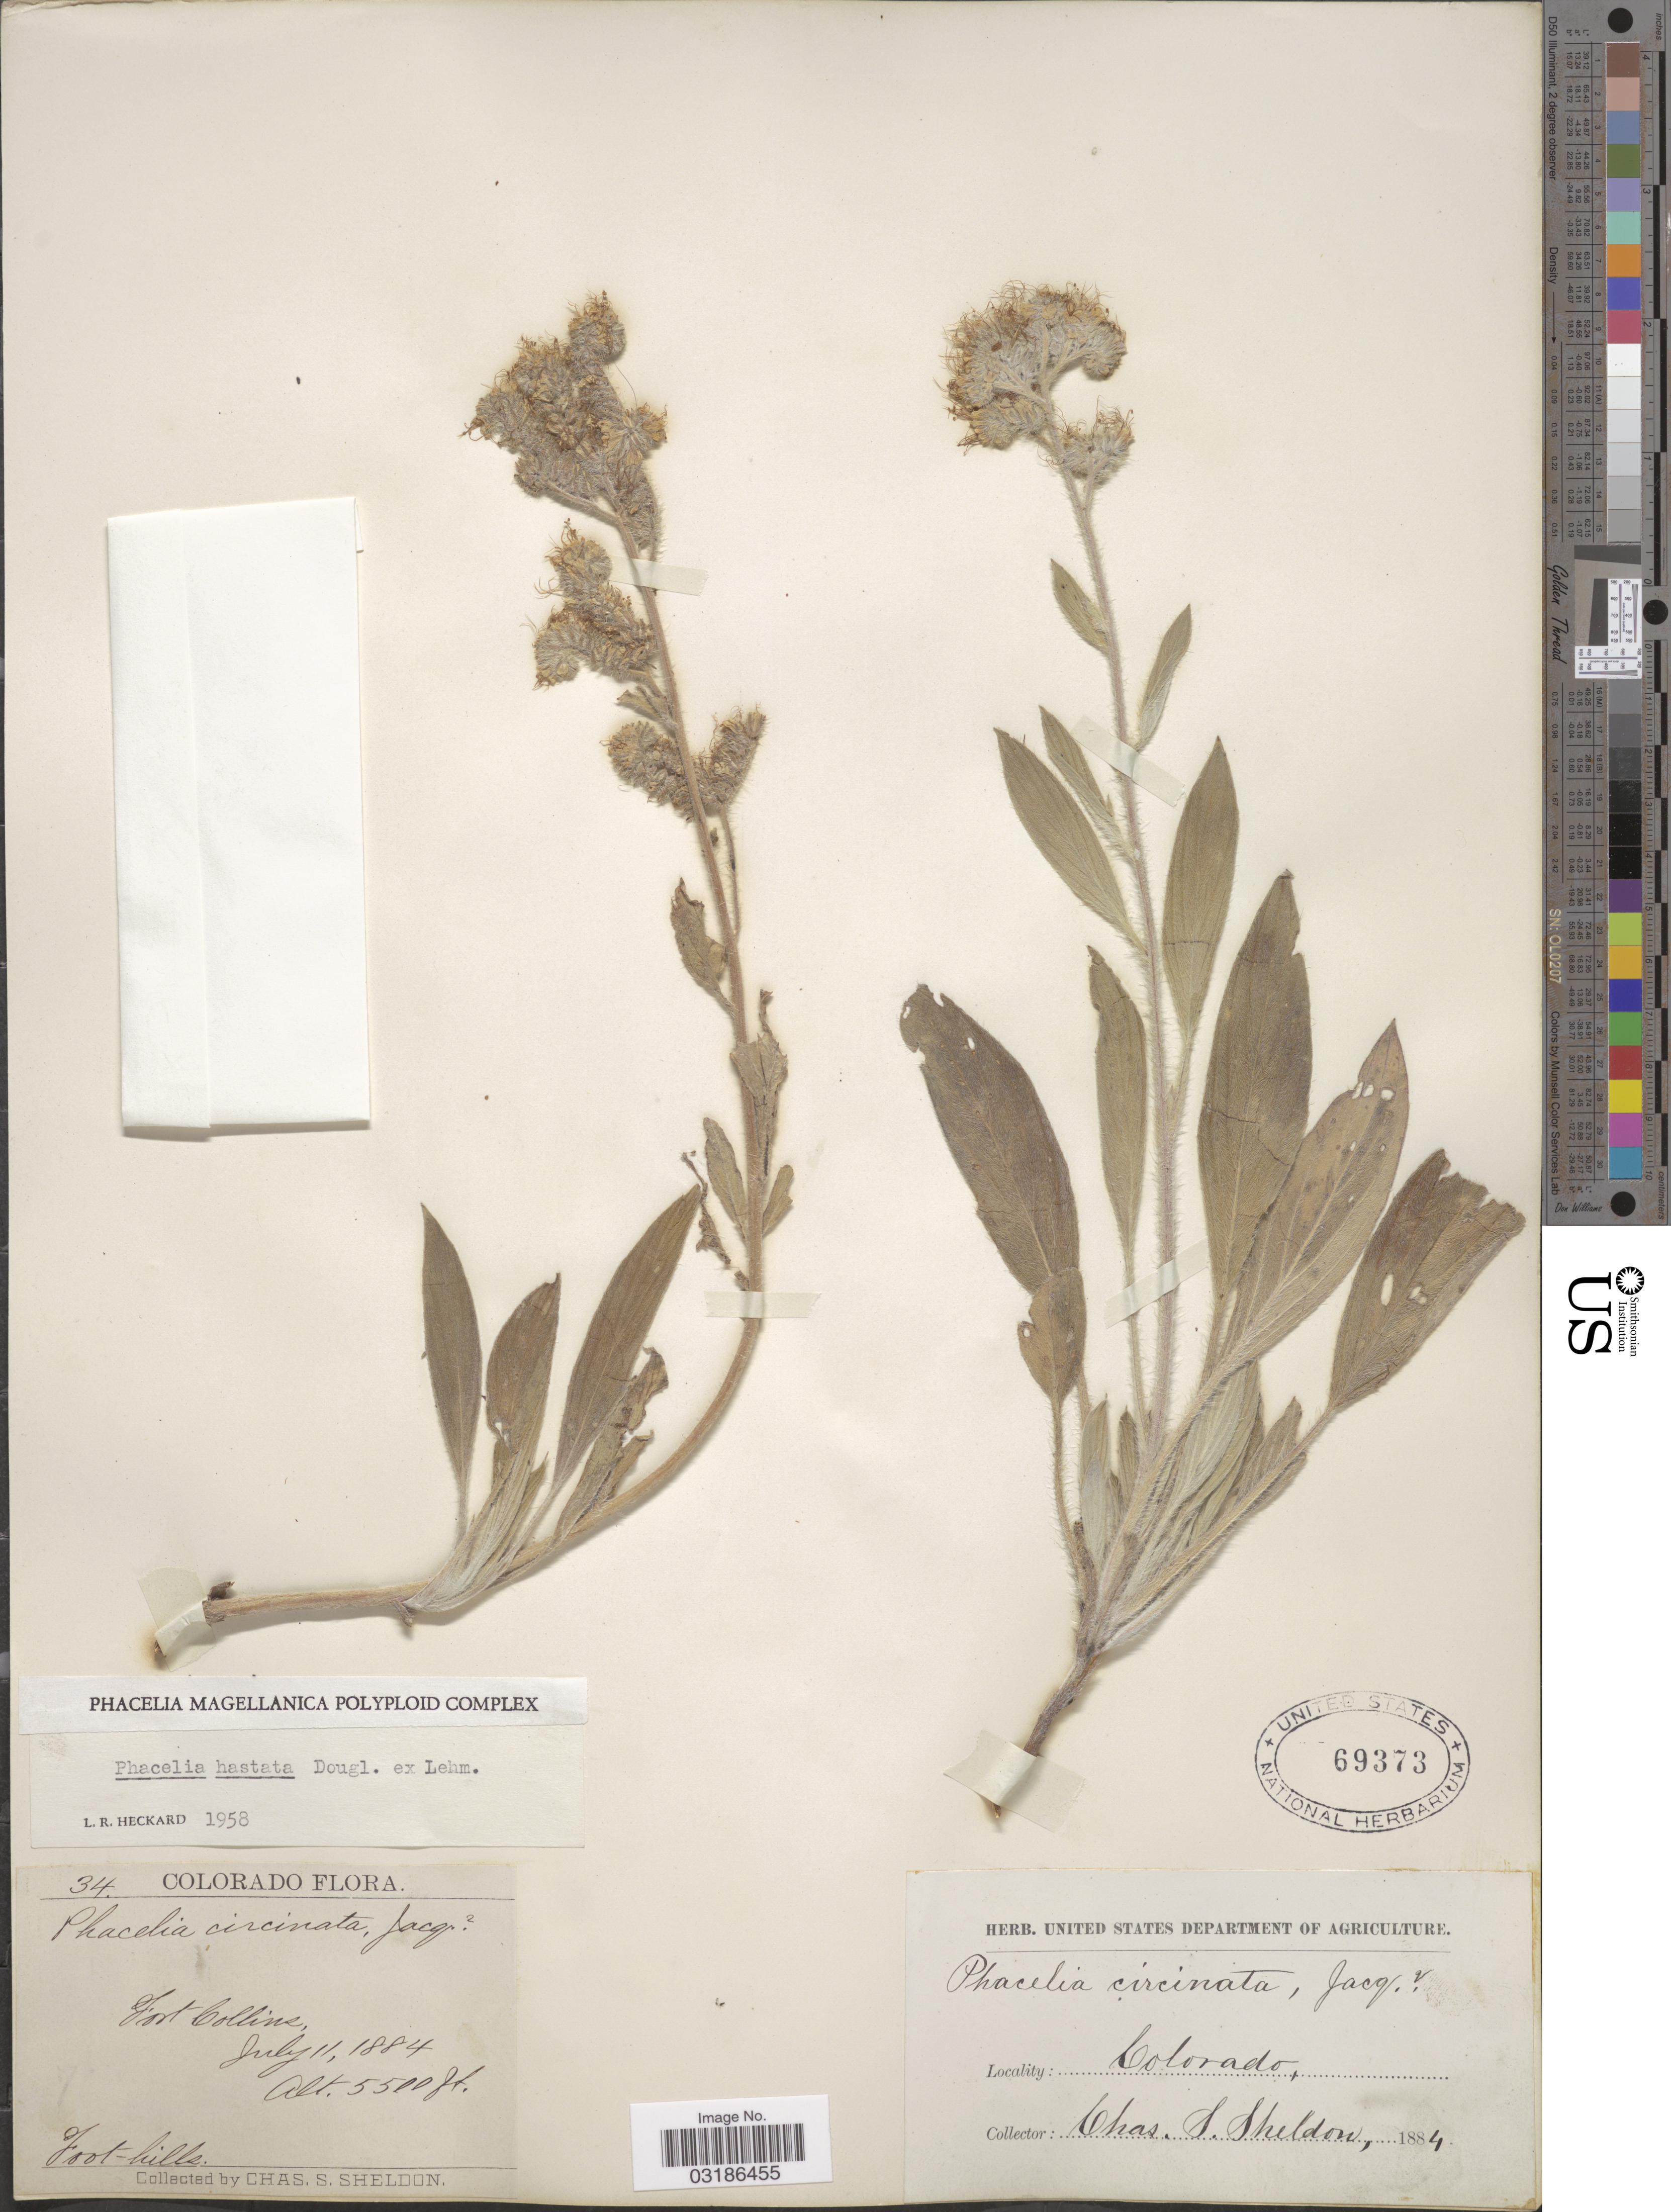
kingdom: Plantae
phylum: Tracheophyta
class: Magnoliopsida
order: Boraginales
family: Hydrophyllaceae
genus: Phacelia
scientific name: Phacelia hastata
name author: Douglas ex Lehm.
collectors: C. S. Sheldon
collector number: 34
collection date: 1884-07-11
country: United States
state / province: Colorado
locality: Fort Collins. Foot-hills.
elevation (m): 1676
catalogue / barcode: US 69373